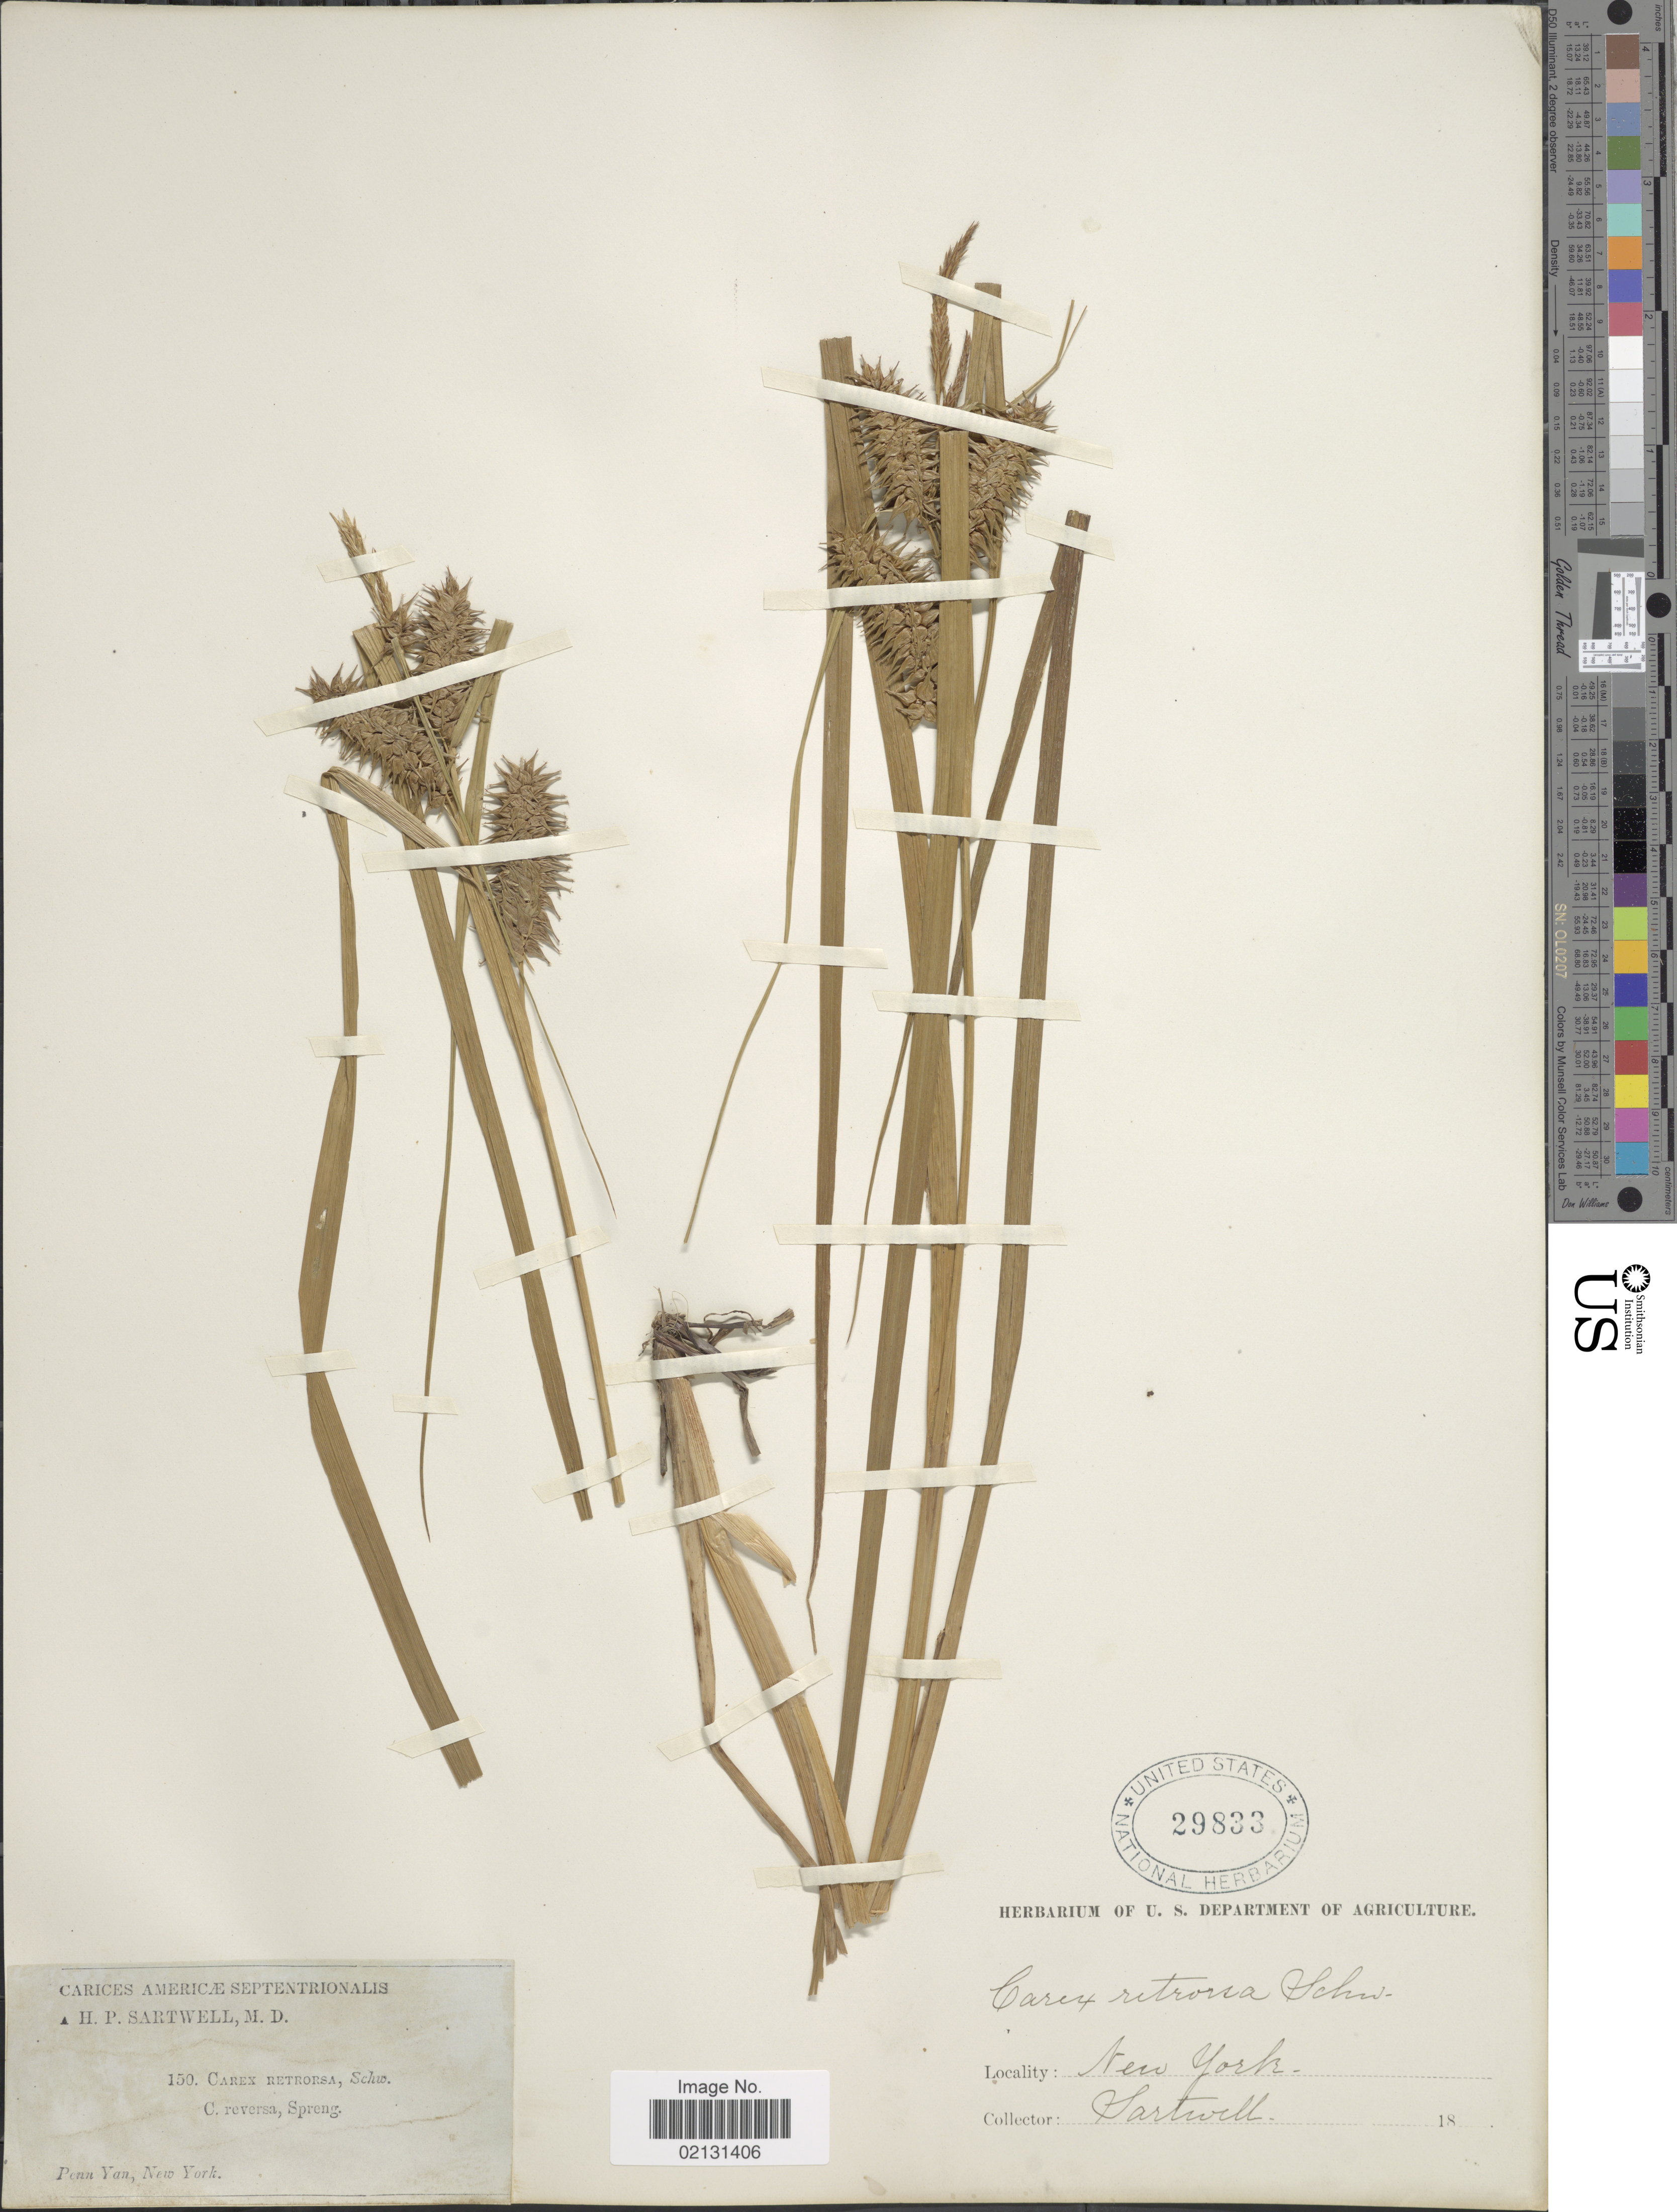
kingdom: Plantae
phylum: Tracheophyta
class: Liliopsida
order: Poales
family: Cyperaceae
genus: Carex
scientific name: Carex retrorsa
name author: Schwein.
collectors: H. P. Sartwell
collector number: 150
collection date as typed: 18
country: United States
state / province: New York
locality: Penn Yan, Carices Americae Septentrionalis.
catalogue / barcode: US 29833